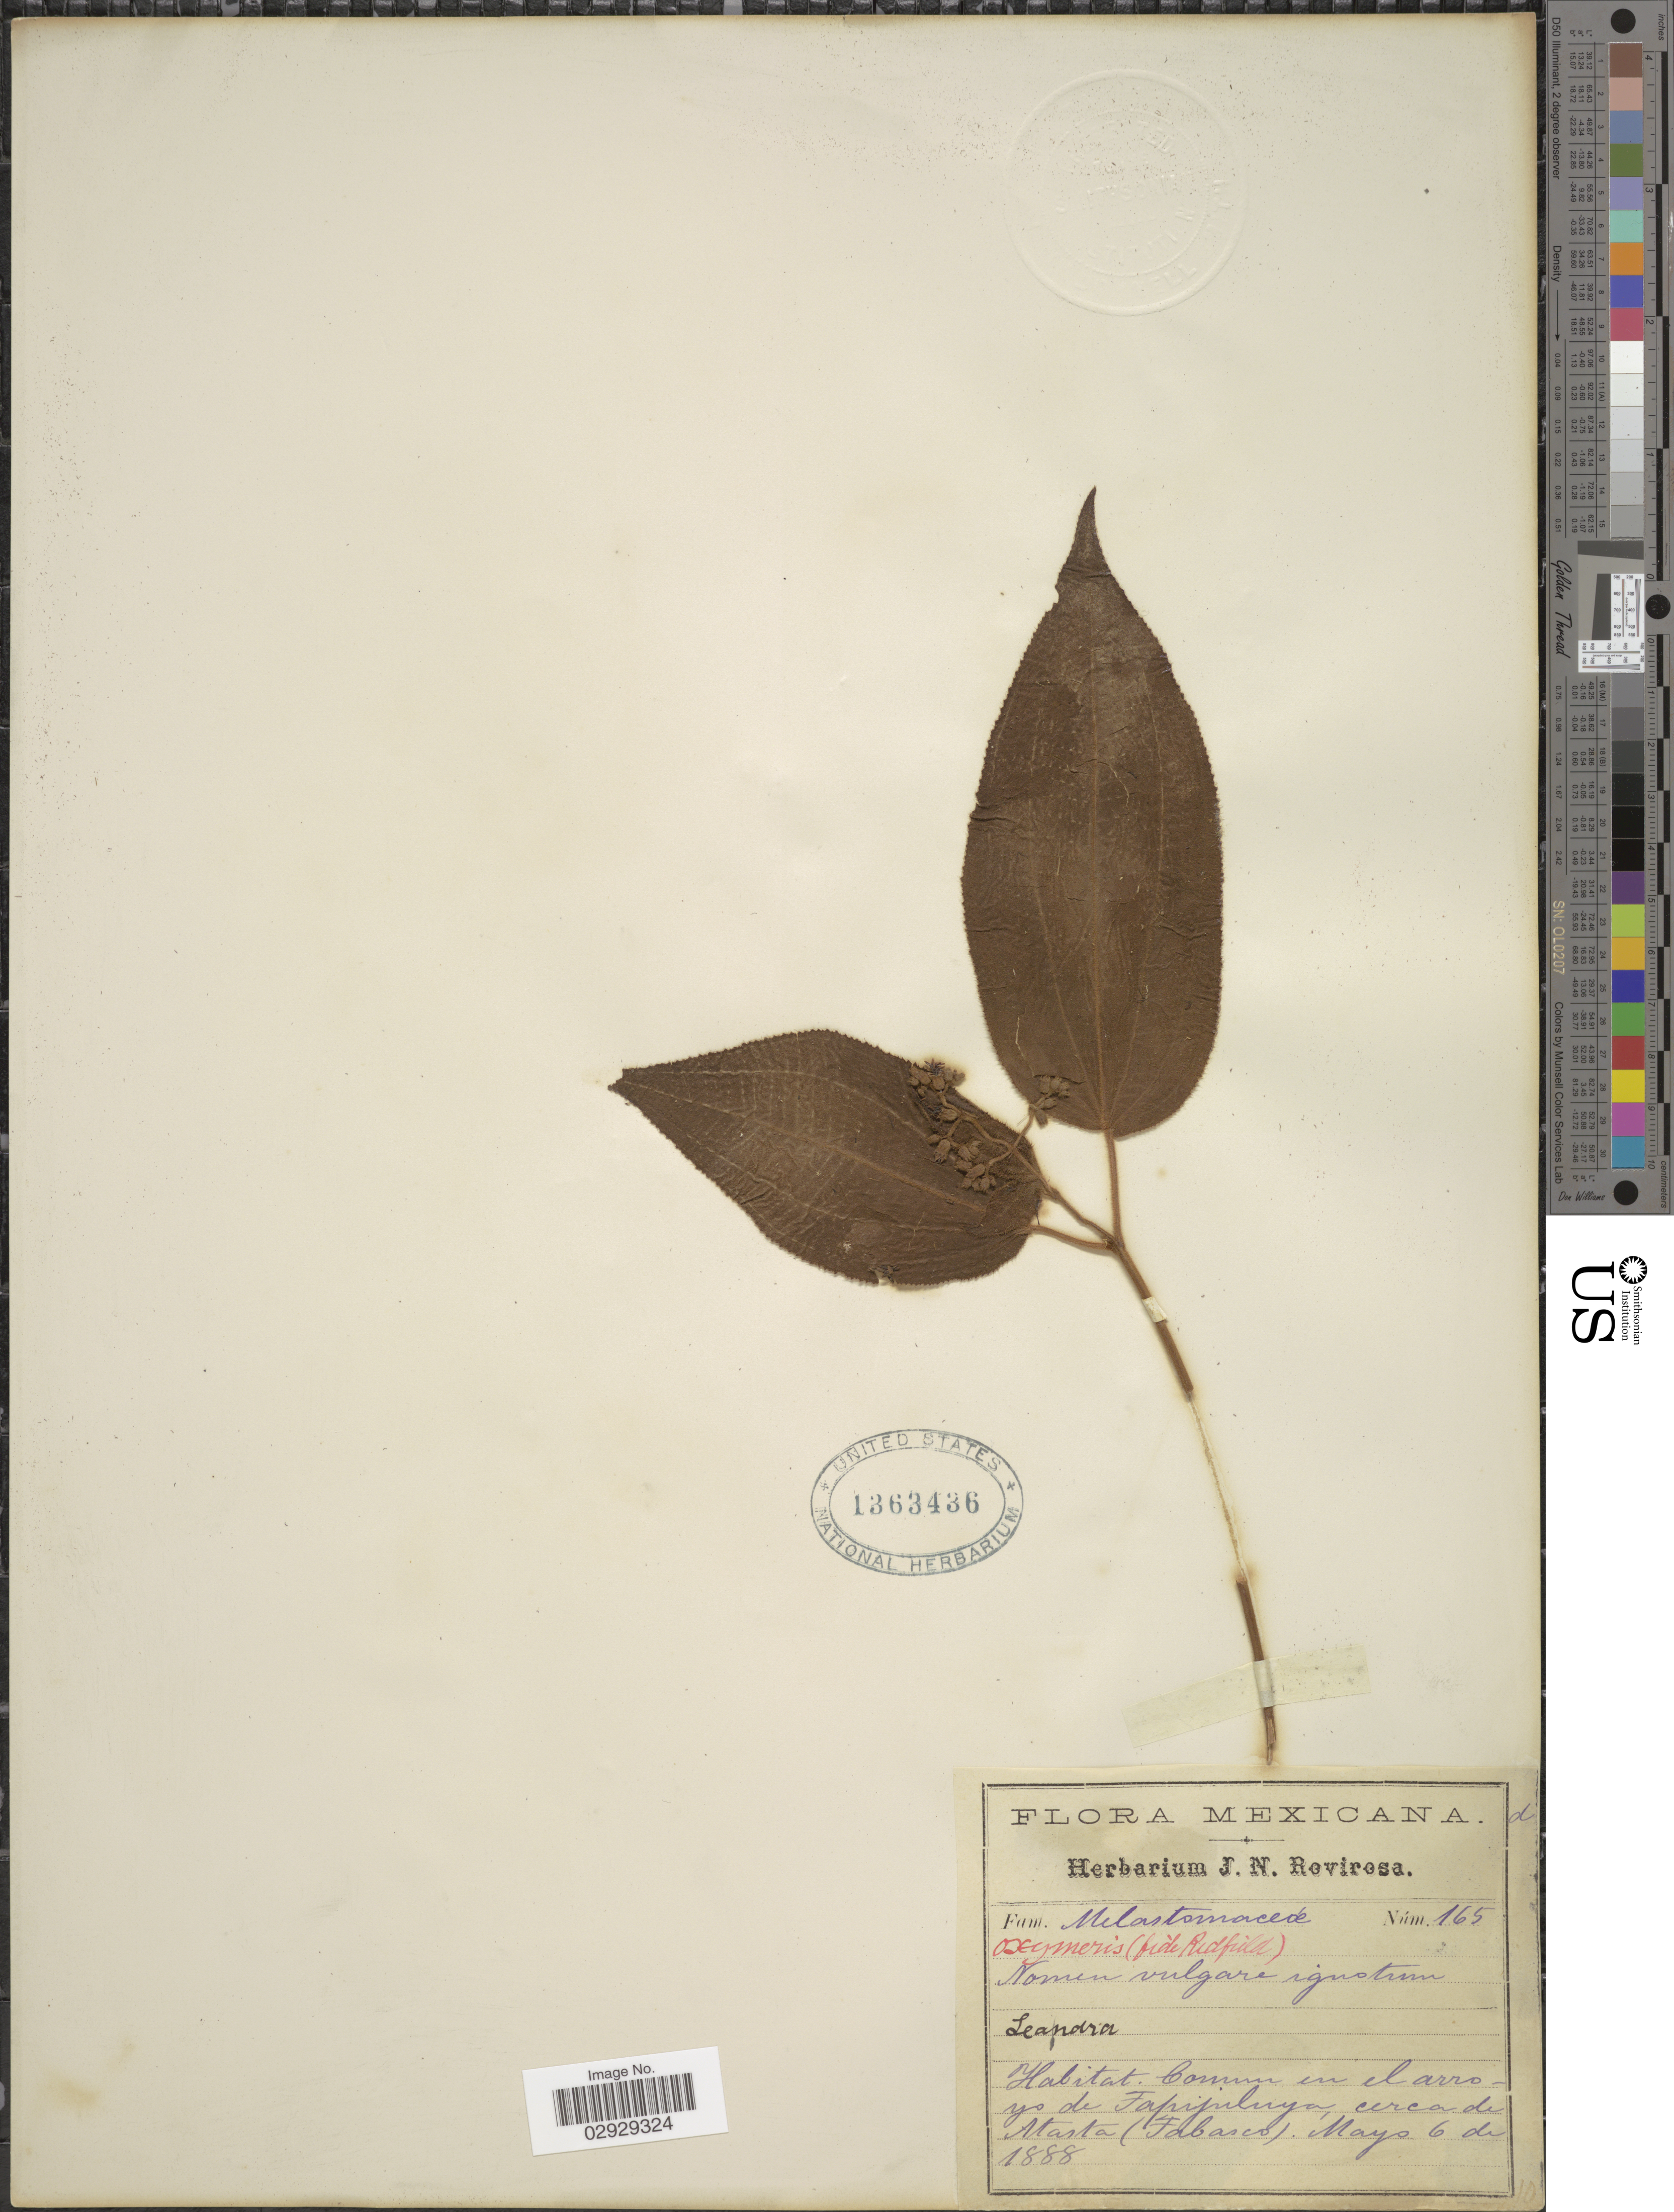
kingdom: Plantae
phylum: Tracheophyta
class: Magnoliopsida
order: Myrtales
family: Melastomataceae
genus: Leandra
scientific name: Leandra mexicana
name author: (Naudin) Cogn.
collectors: ex herb. J. N. Rovirosa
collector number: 165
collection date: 1888-05-06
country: Mexico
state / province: Tabasco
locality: Comun en el arroyo de Tapijulapa, cerca de Atasta.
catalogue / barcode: US 1363436